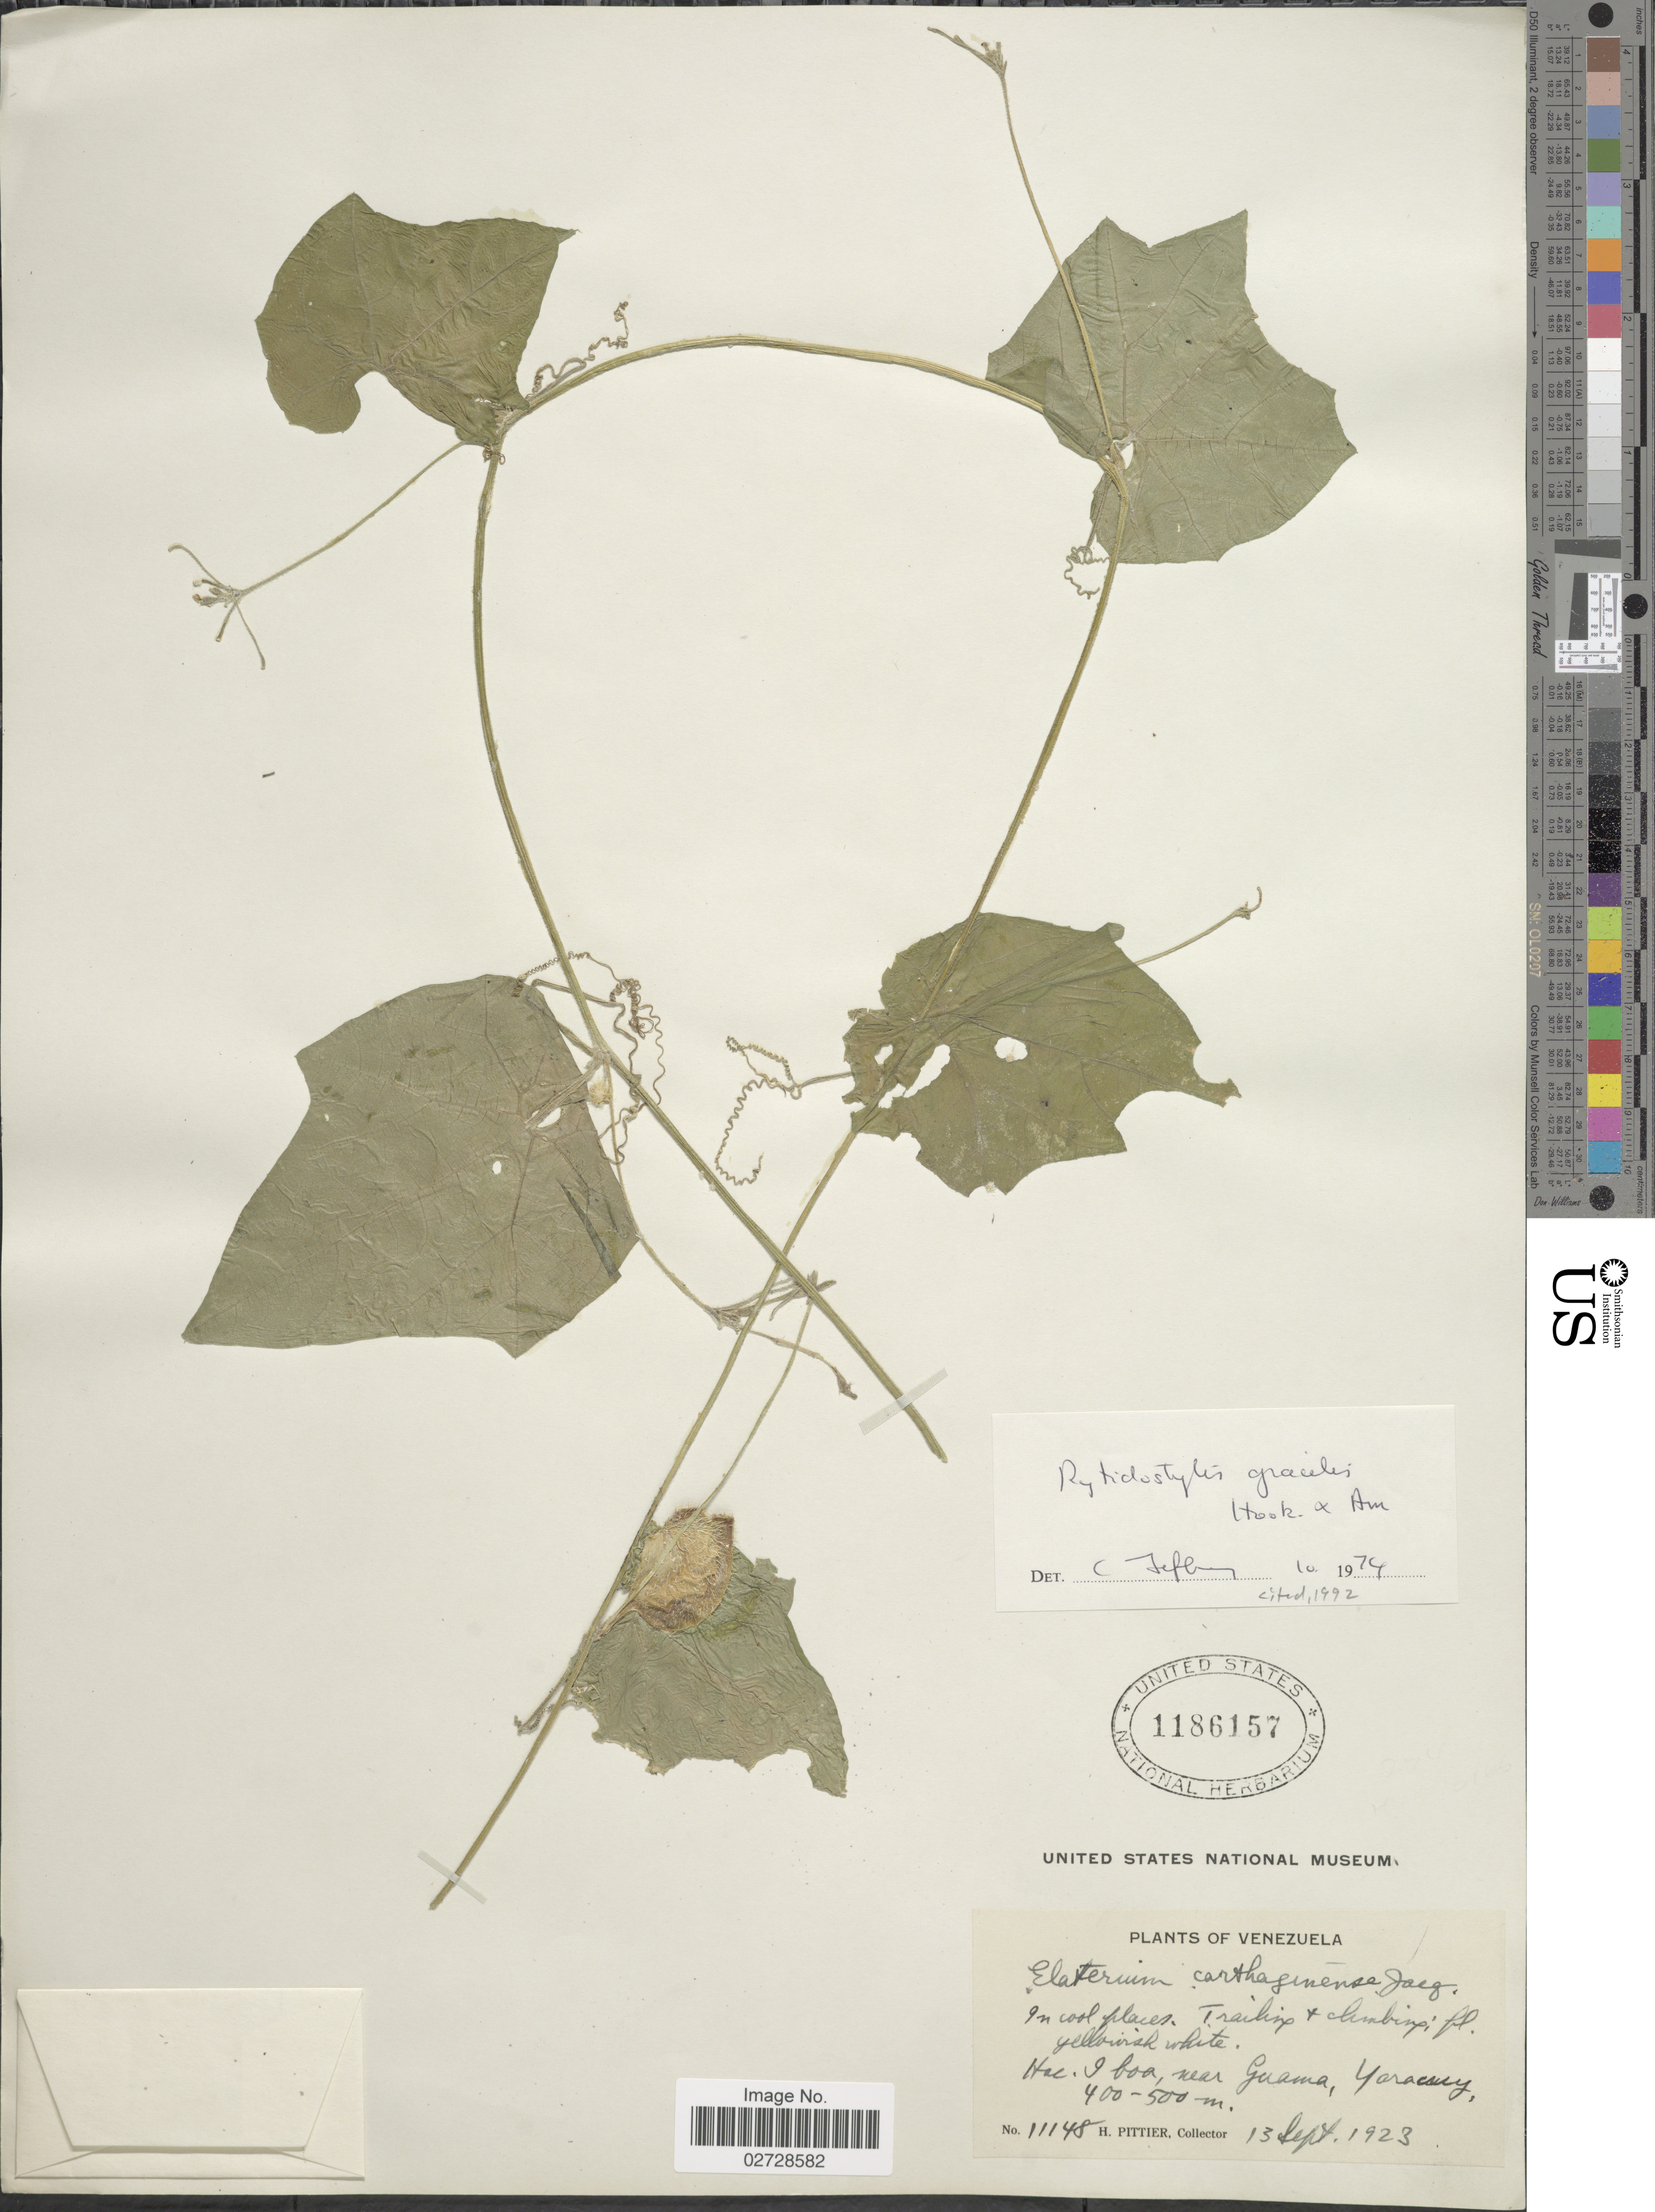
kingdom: Plantae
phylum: Tracheophyta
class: Magnoliopsida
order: Cucurbitales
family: Cucurbitaceae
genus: Cyclanthera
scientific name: Cyclanthera carthagenensis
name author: (Jacq.) H. Schaef. & S.S. Renner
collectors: H. F. Pittier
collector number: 11148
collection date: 1923-09-13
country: Venezuela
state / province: Yaracuy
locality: Hac. Iboa, near Guama.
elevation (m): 400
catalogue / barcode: US 1186157